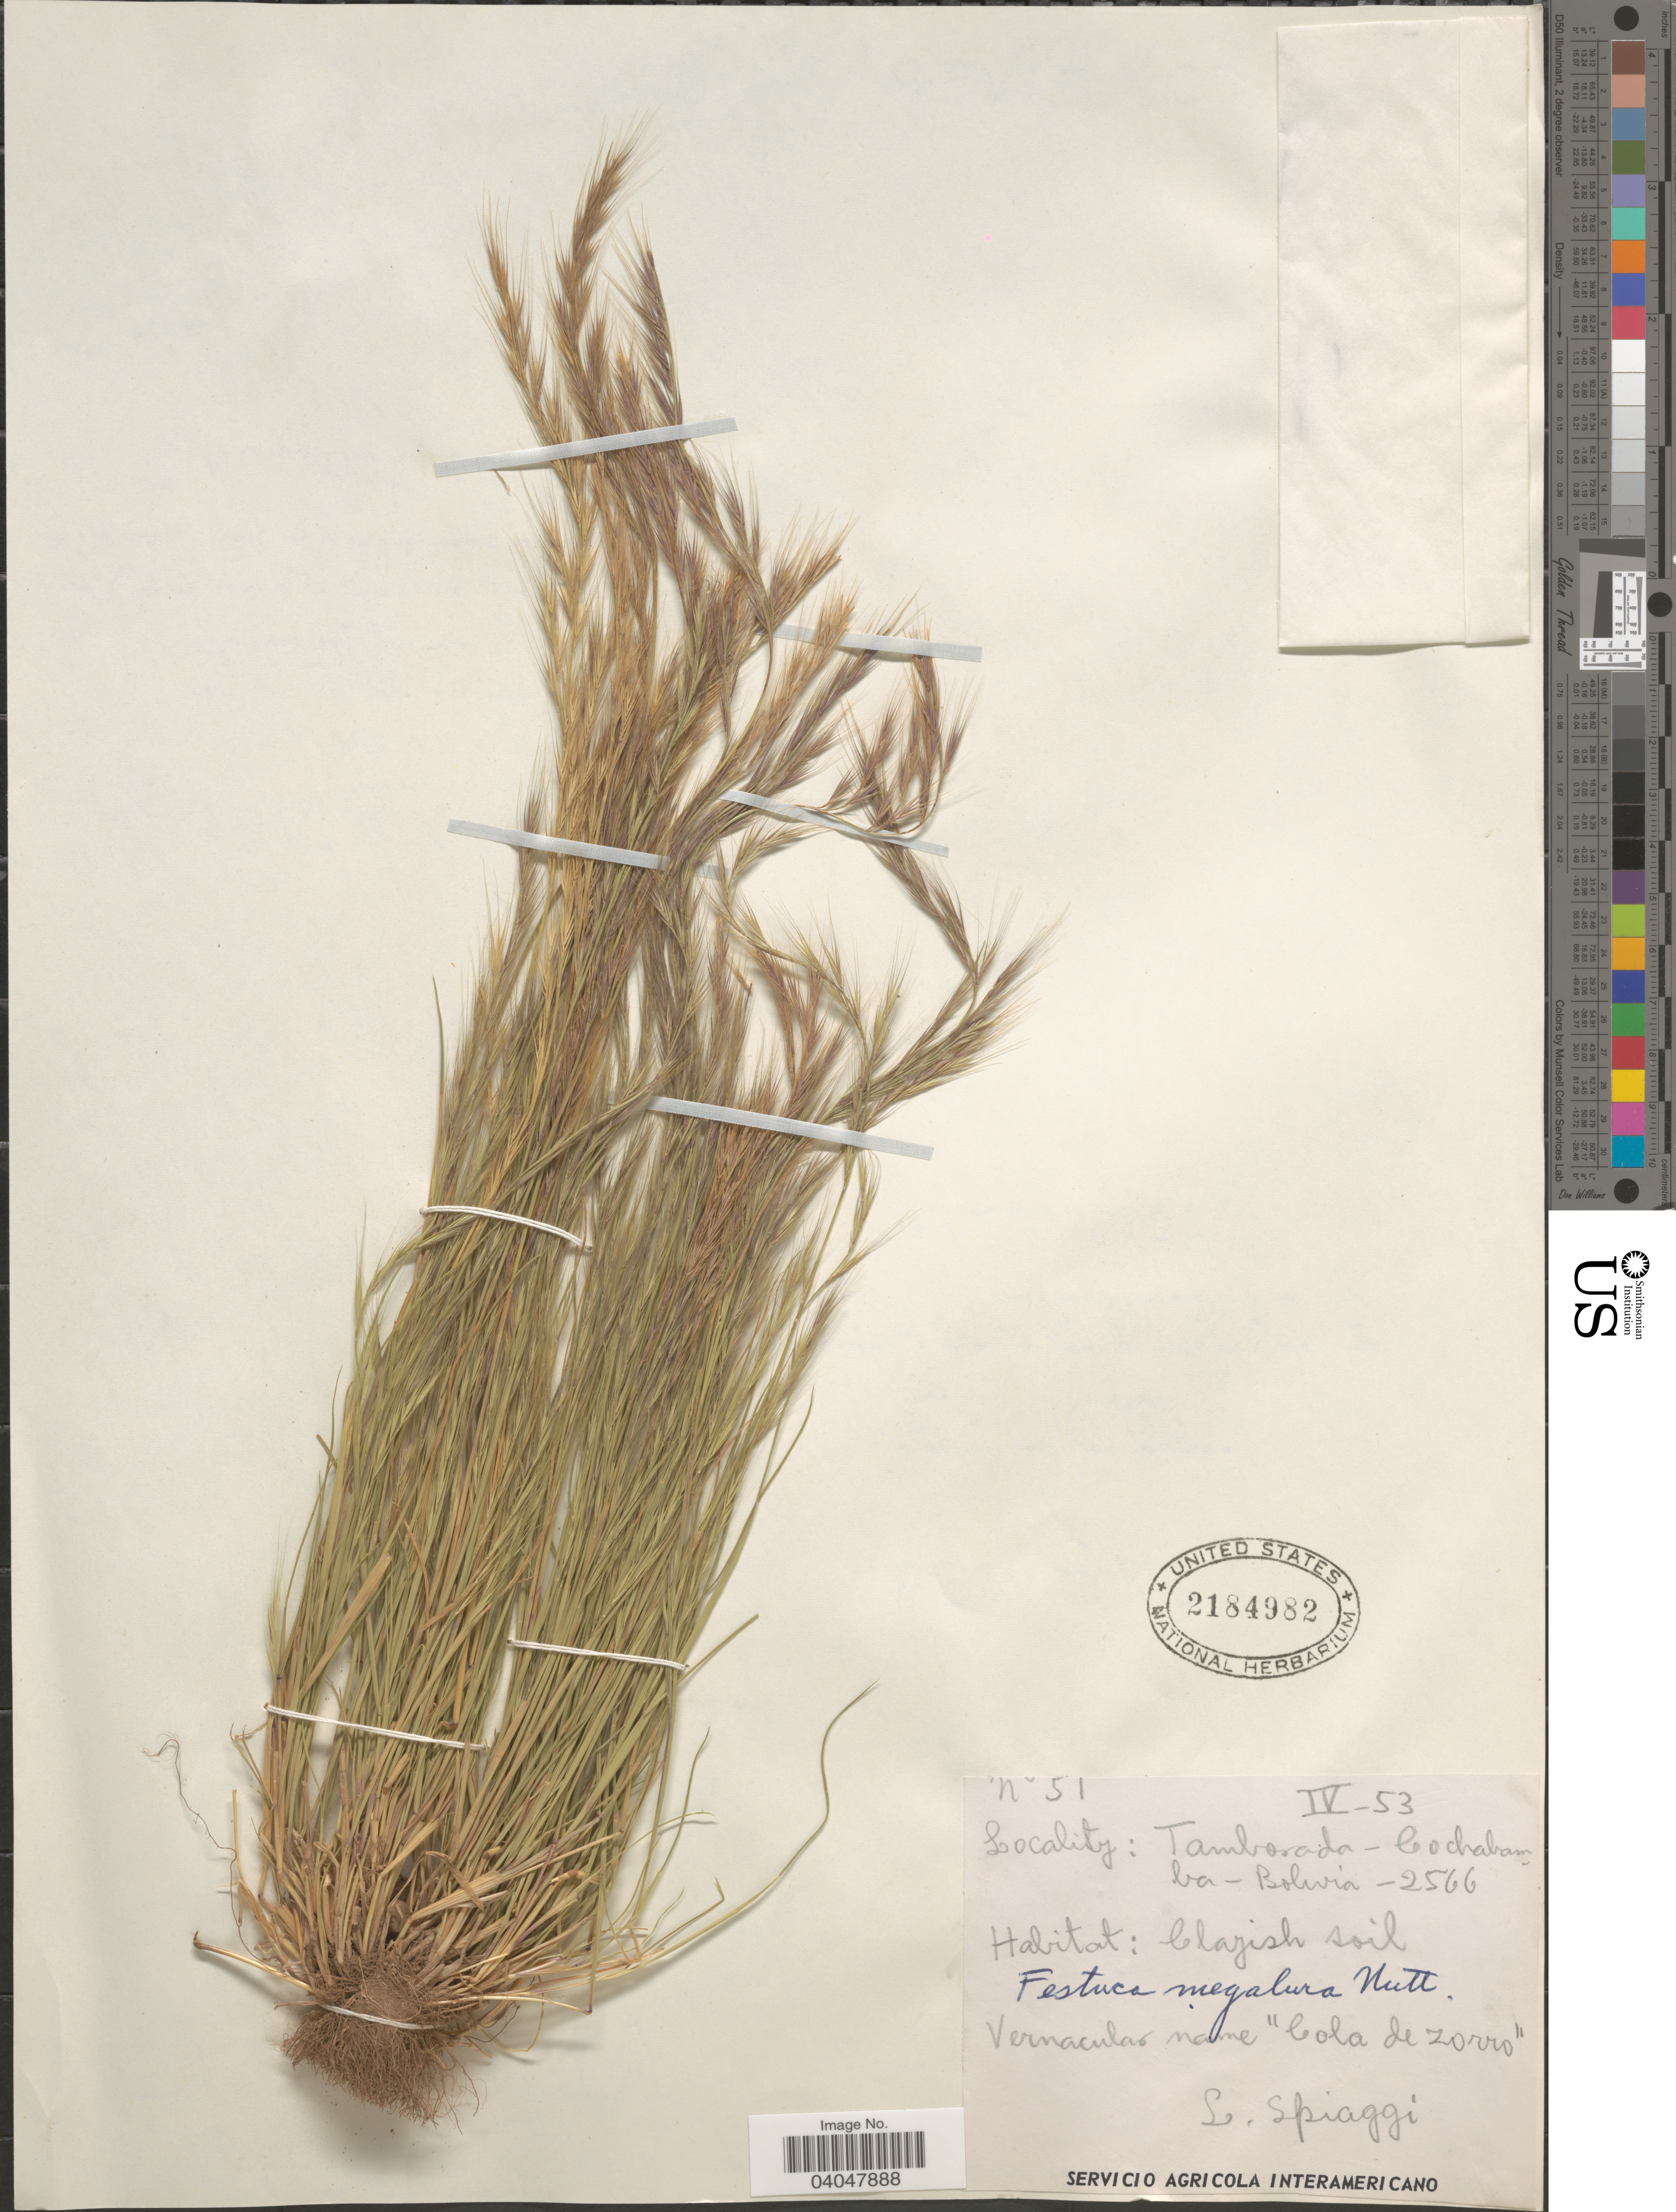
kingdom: Plantae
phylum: Tracheophyta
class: Liliopsida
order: Poales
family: Poaceae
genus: Festuca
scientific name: Festuca megalura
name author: Nutt.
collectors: L. Spiaggi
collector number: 51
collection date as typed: Transcribed d/m/y: /4/53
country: Bolivia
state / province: Cochabamba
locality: Tamborada.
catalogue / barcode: US 2184982